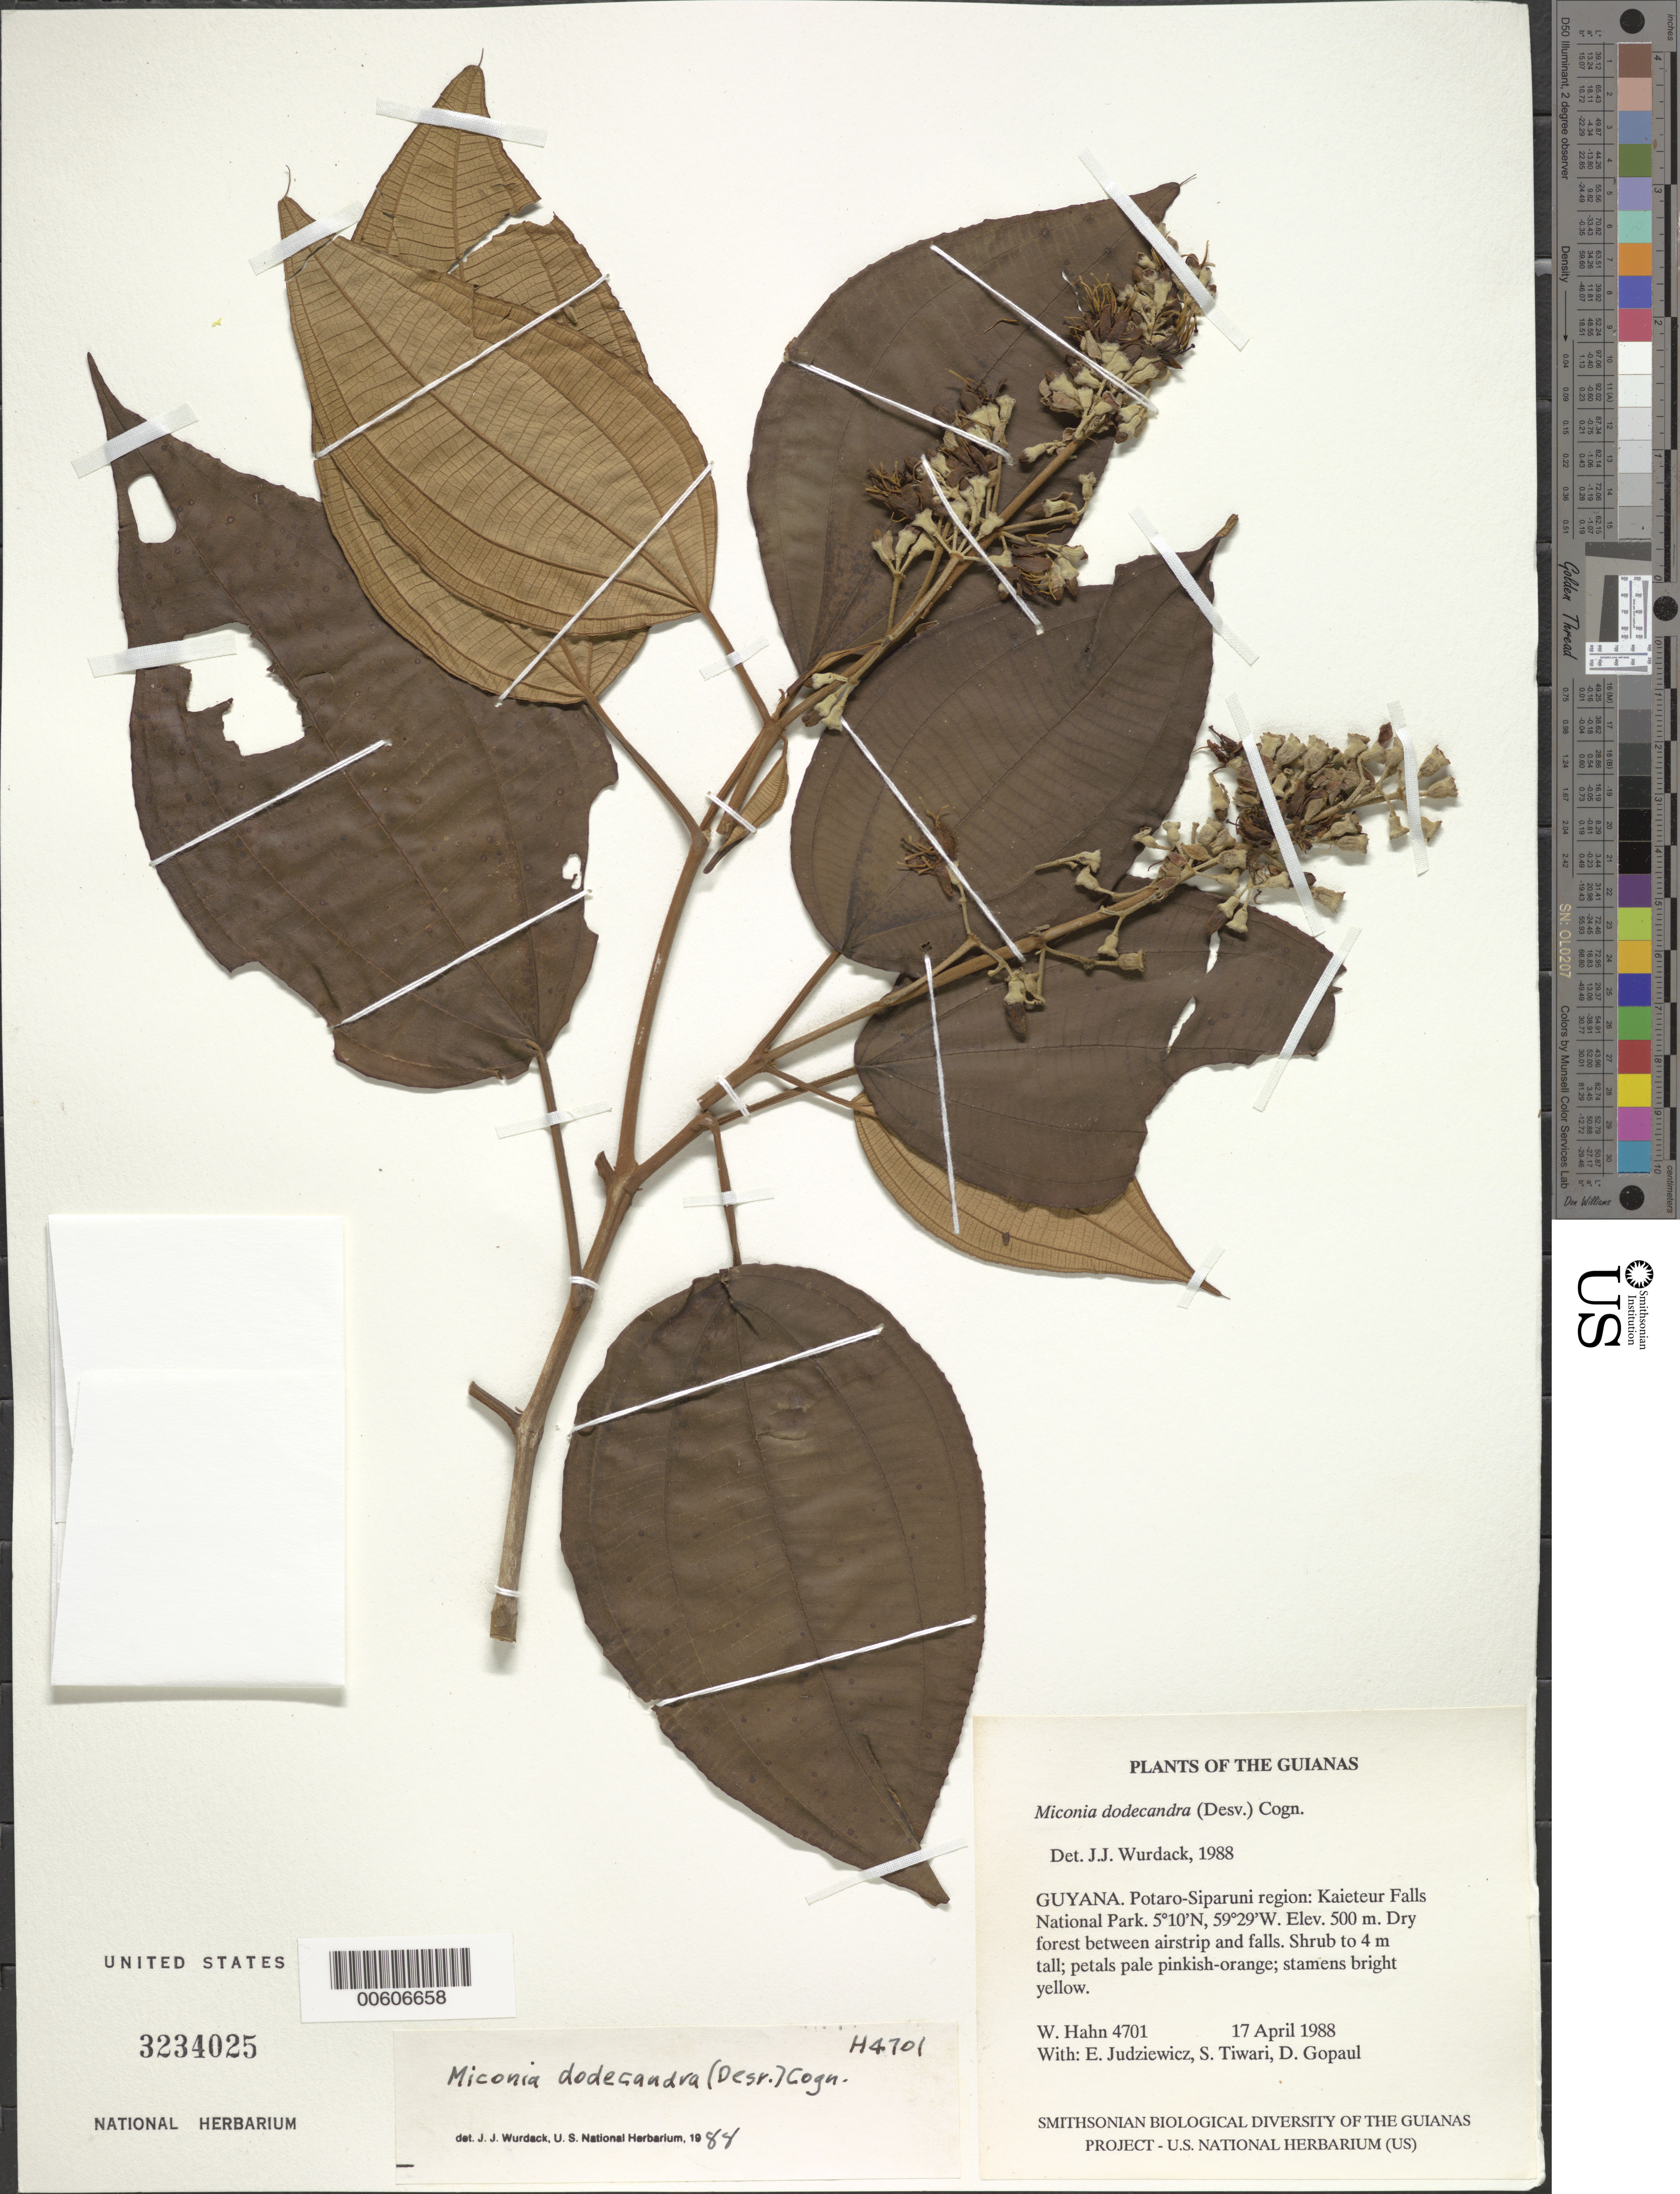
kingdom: Plantae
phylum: Tracheophyta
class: Magnoliopsida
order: Myrtales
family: Melastomataceae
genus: Miconia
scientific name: Miconia dodecandra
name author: Cogn.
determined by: Wurdack, John J., (US), US (UNITED STATES)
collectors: W. Hahn, E. J. Judziewicz, S. Tiwari & D. Gopaul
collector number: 4701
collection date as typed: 17 April 1988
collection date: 1988-04-17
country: Guyana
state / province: Potaro-Siparuni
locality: Kaieteur Falls National Park. Between airstrip and falls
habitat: Dry forest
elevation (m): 500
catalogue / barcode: US 3234025